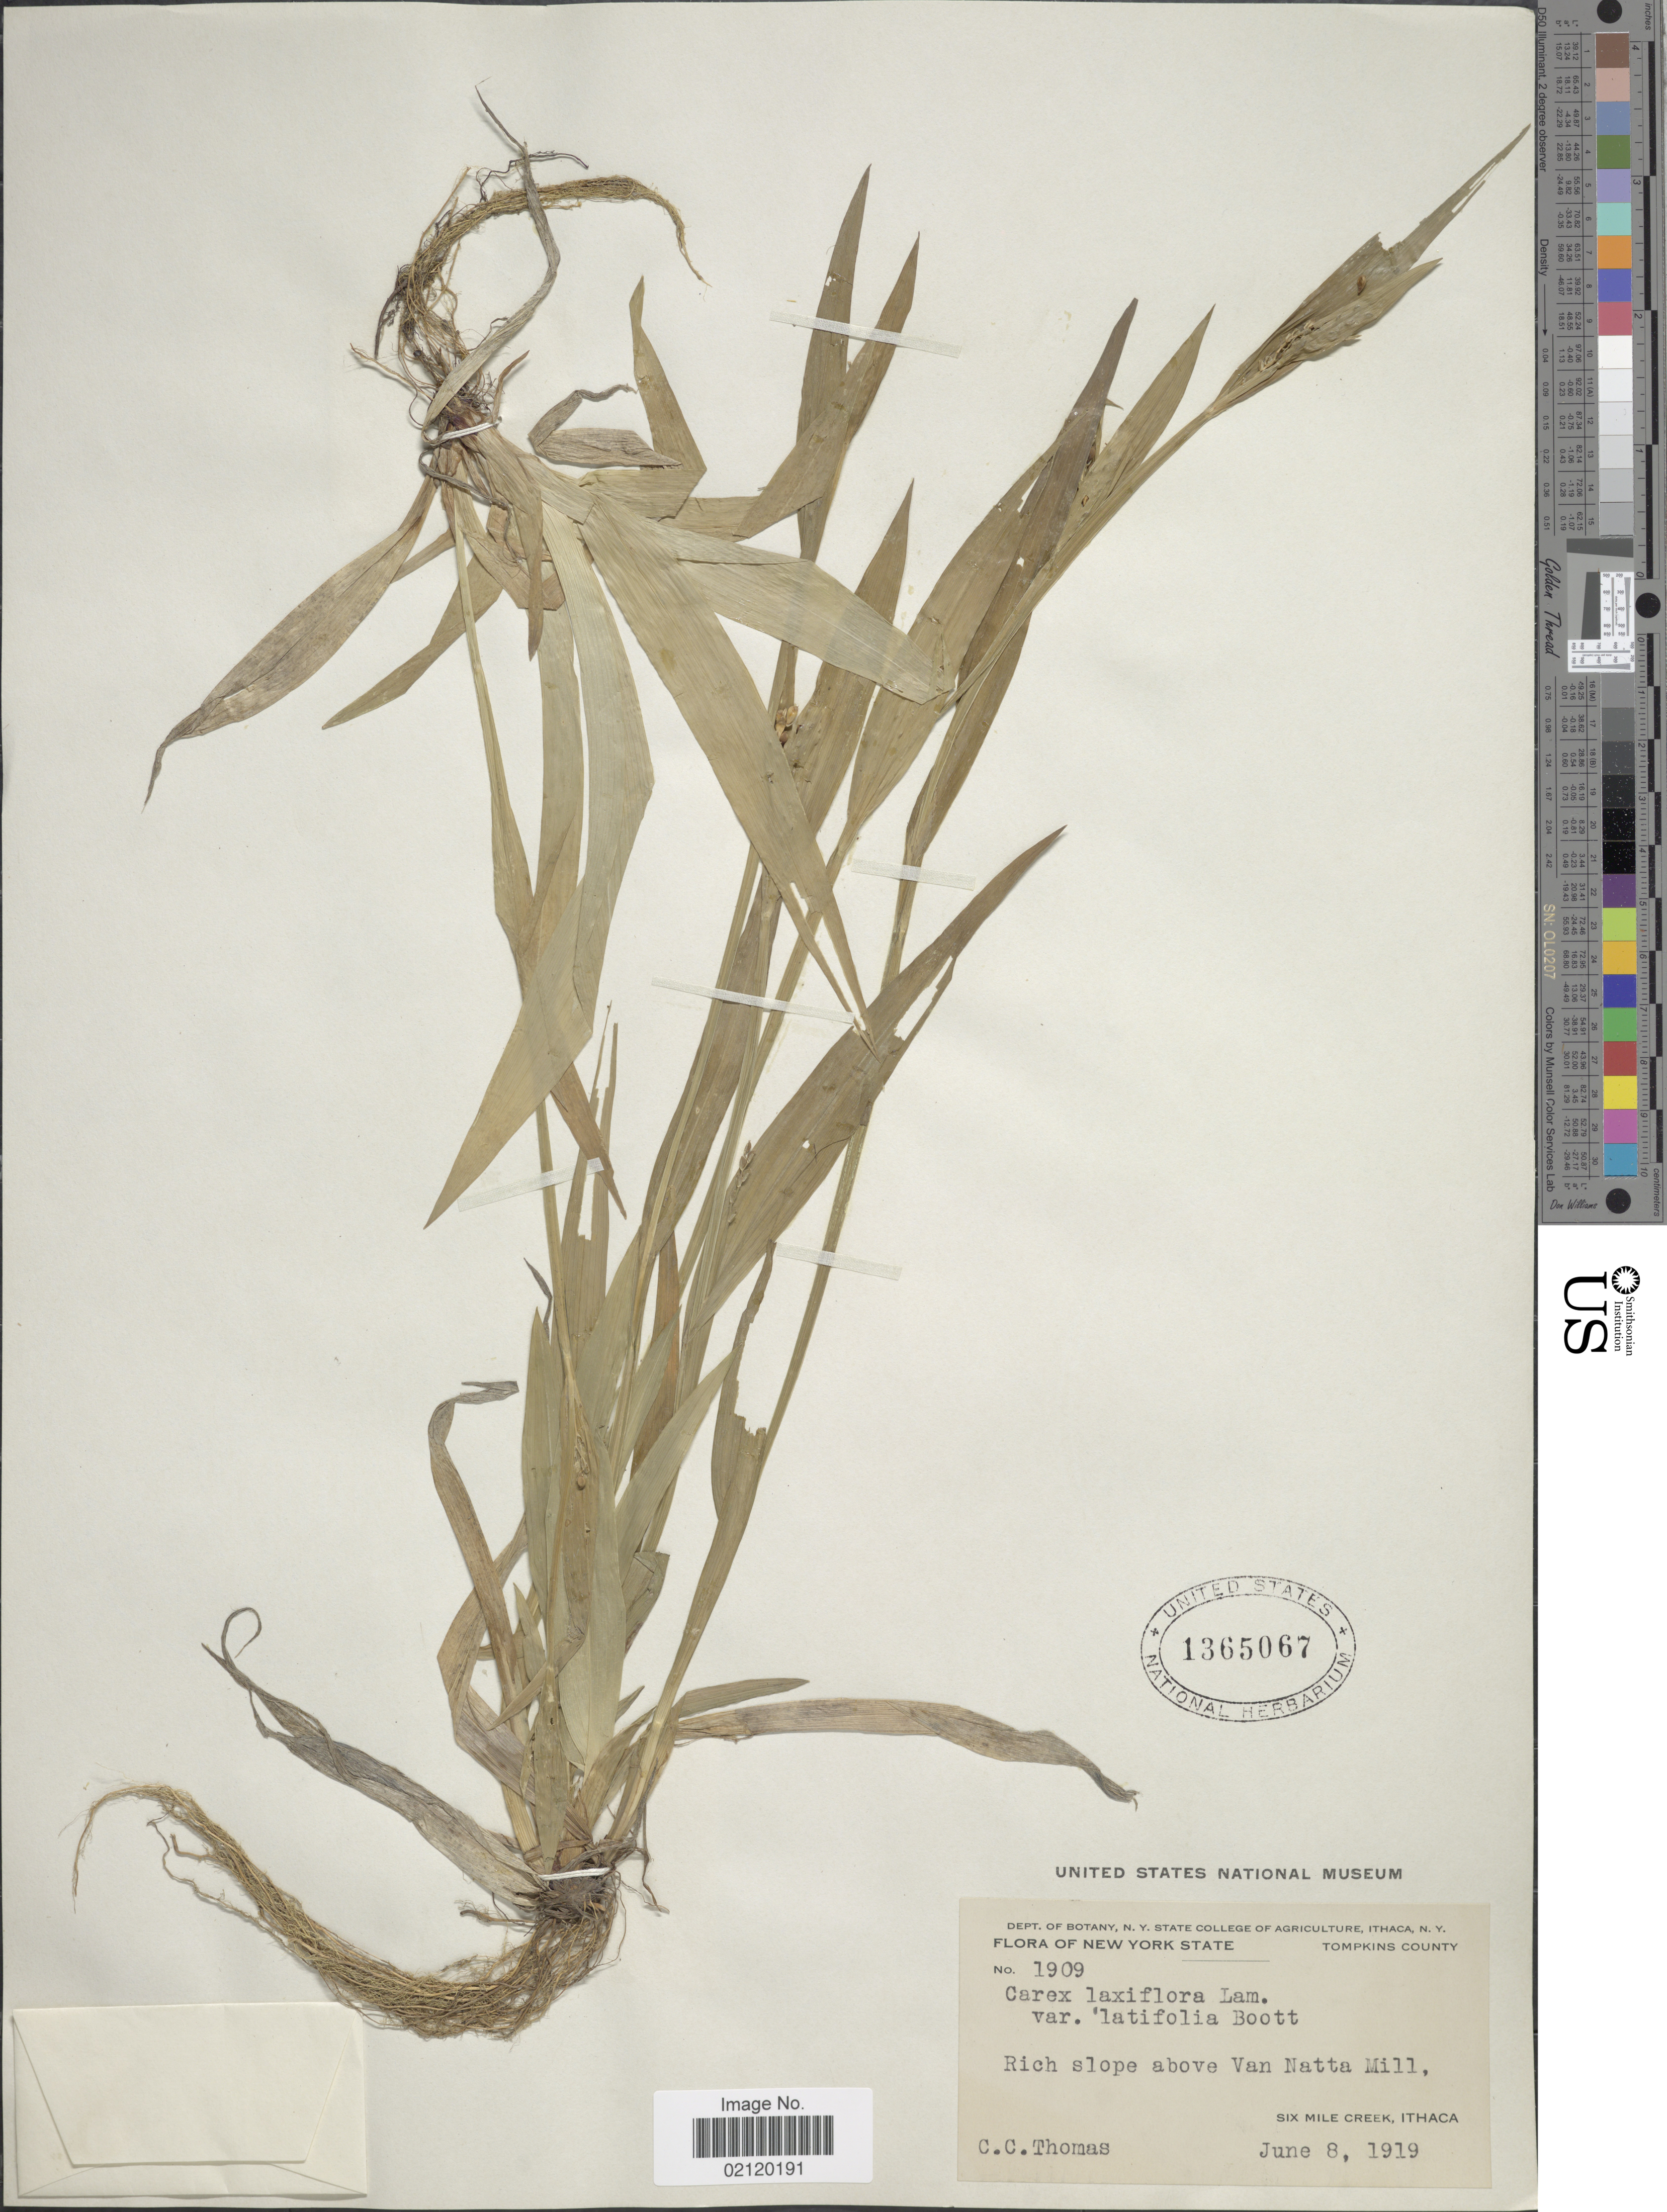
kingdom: Plantae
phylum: Tracheophyta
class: Liliopsida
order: Poales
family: Cyperaceae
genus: Carex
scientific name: Carex laxiflora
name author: Lam.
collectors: C. Thomas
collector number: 1909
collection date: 1919-06-08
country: United States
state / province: New York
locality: Tompkins County. Rich slope above Van Natta Mill, Six Mile Creek, Ithaca.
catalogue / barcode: US 1365067